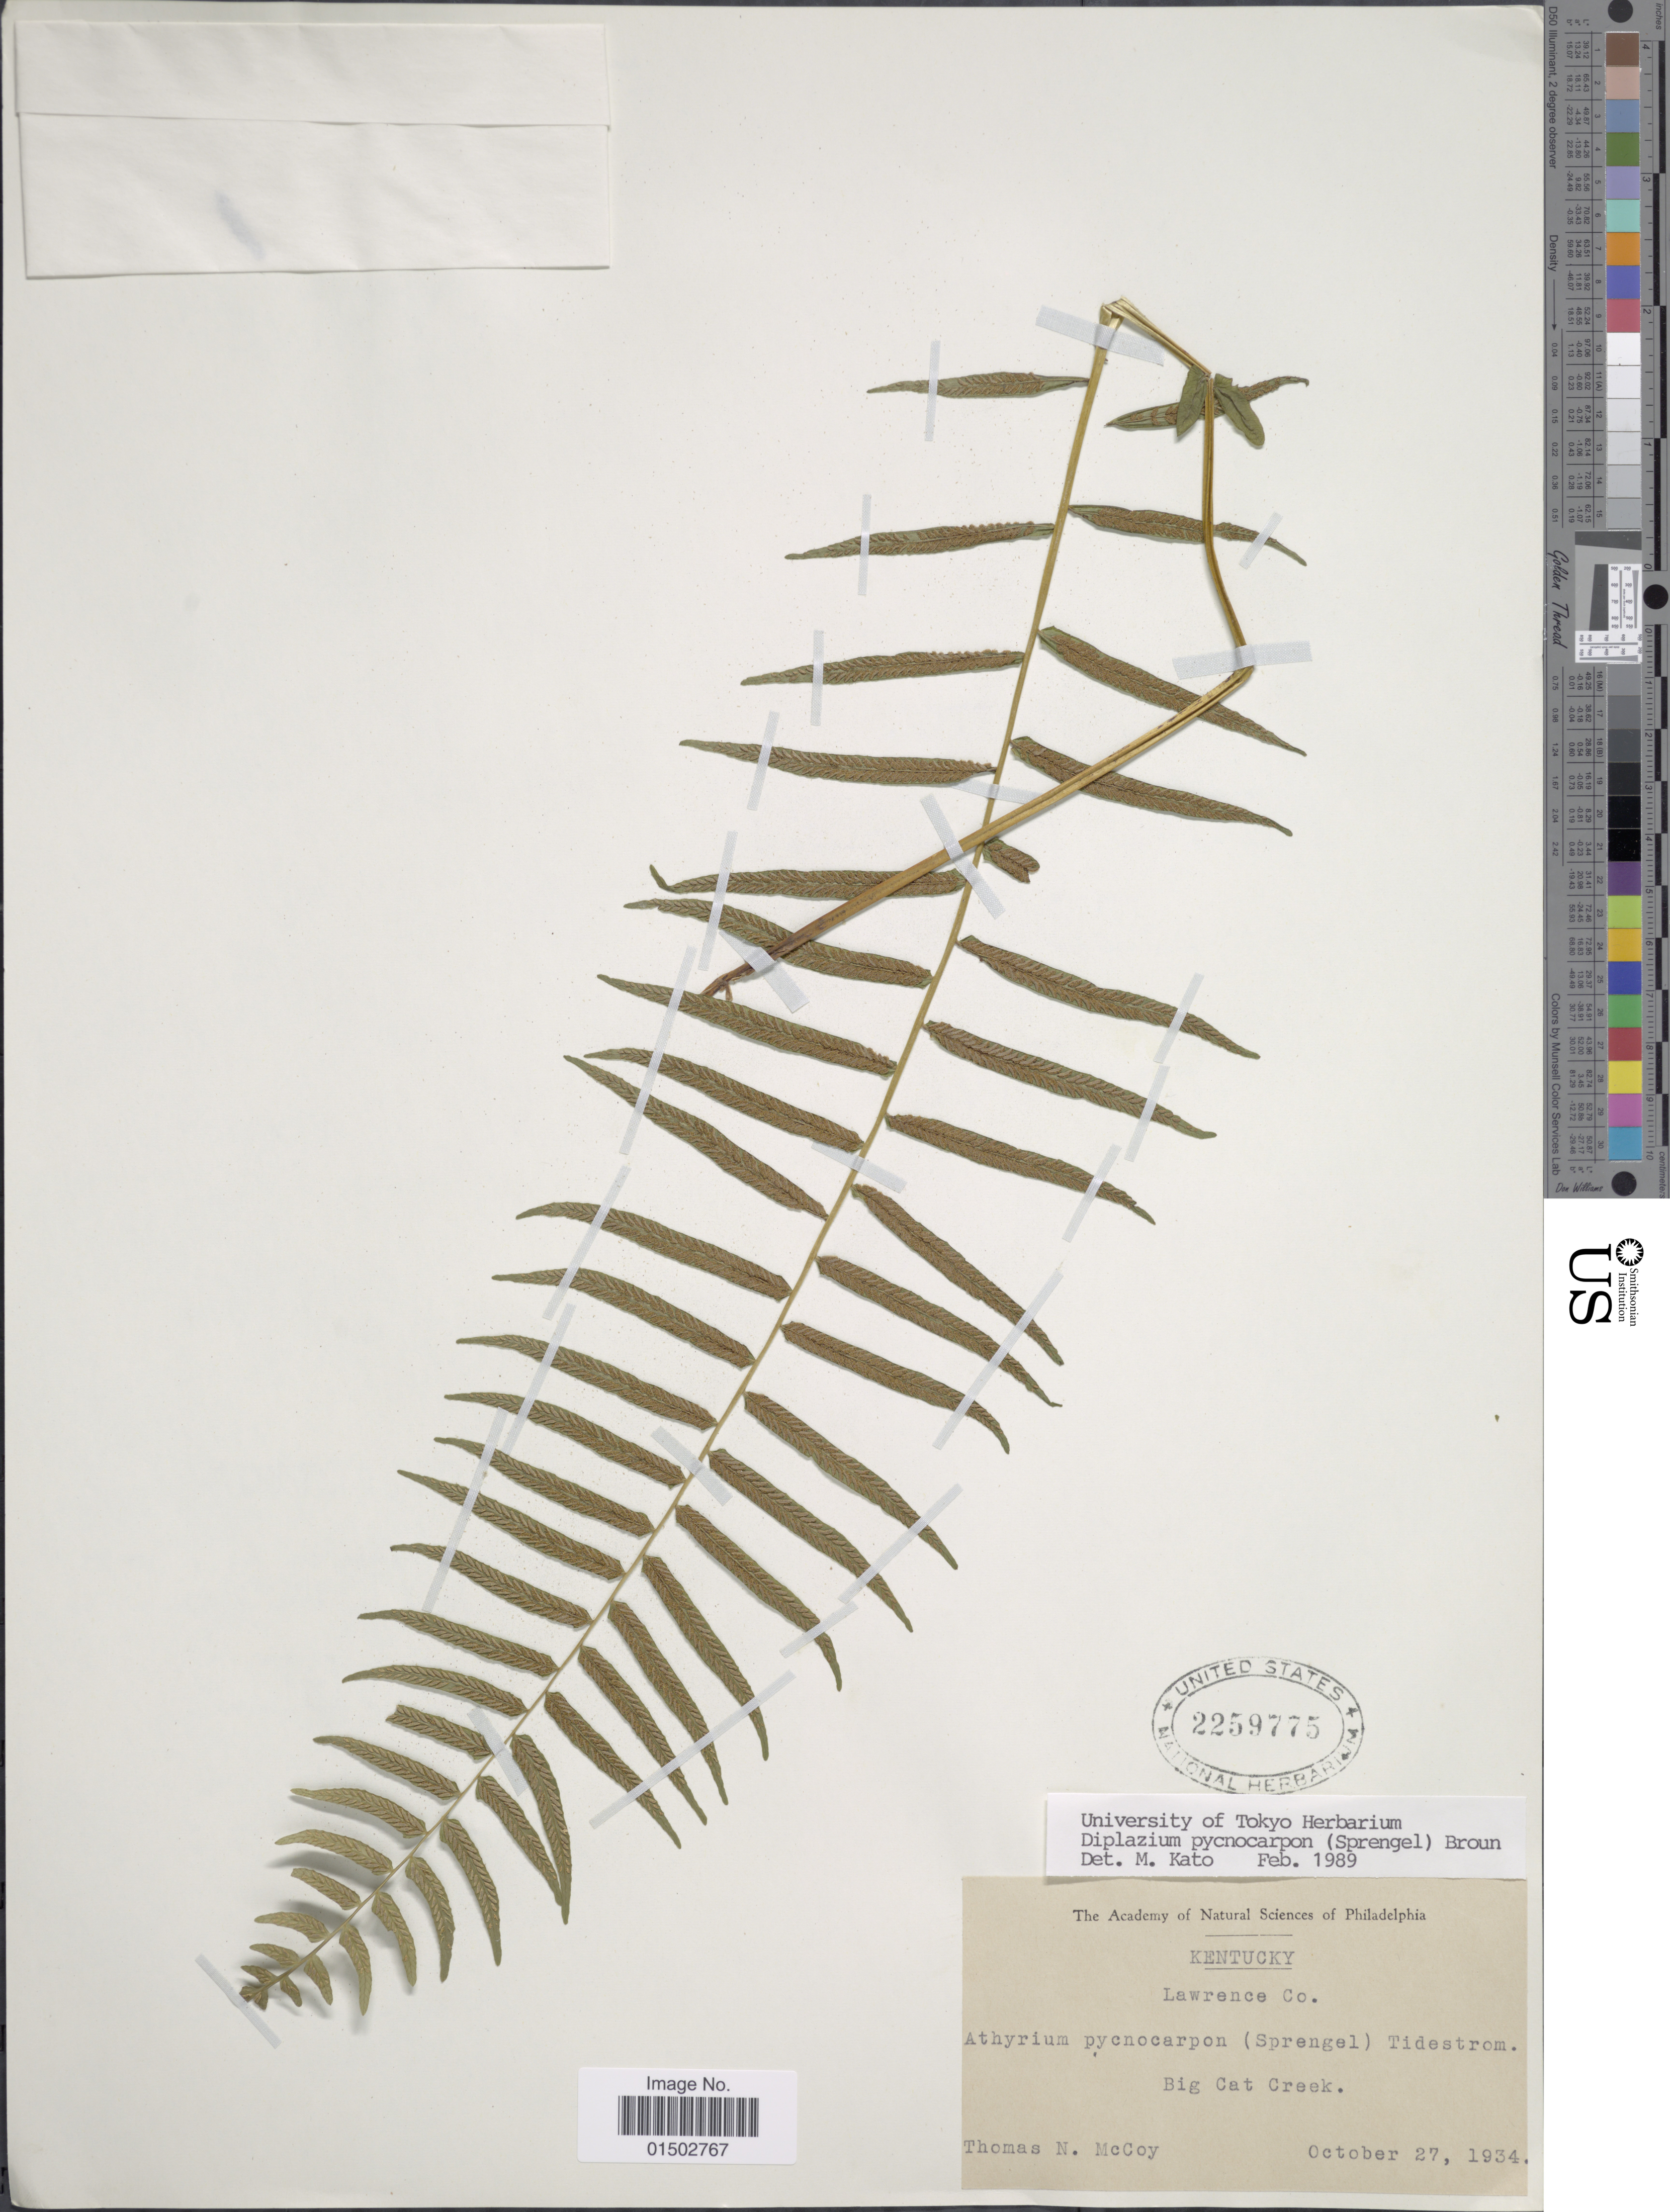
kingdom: Plantae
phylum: Tracheophyta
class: Polypodiopsida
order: Polypodiales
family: Diplaziopsidaceae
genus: Homalosorus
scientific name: Homalosorus pycnocarpos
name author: (Spreng.) Pic. Serm.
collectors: T. N. McCoy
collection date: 1934-10-27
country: United States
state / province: Kentucky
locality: Lawrence Co., Big Cat Creek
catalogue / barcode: US 2259775